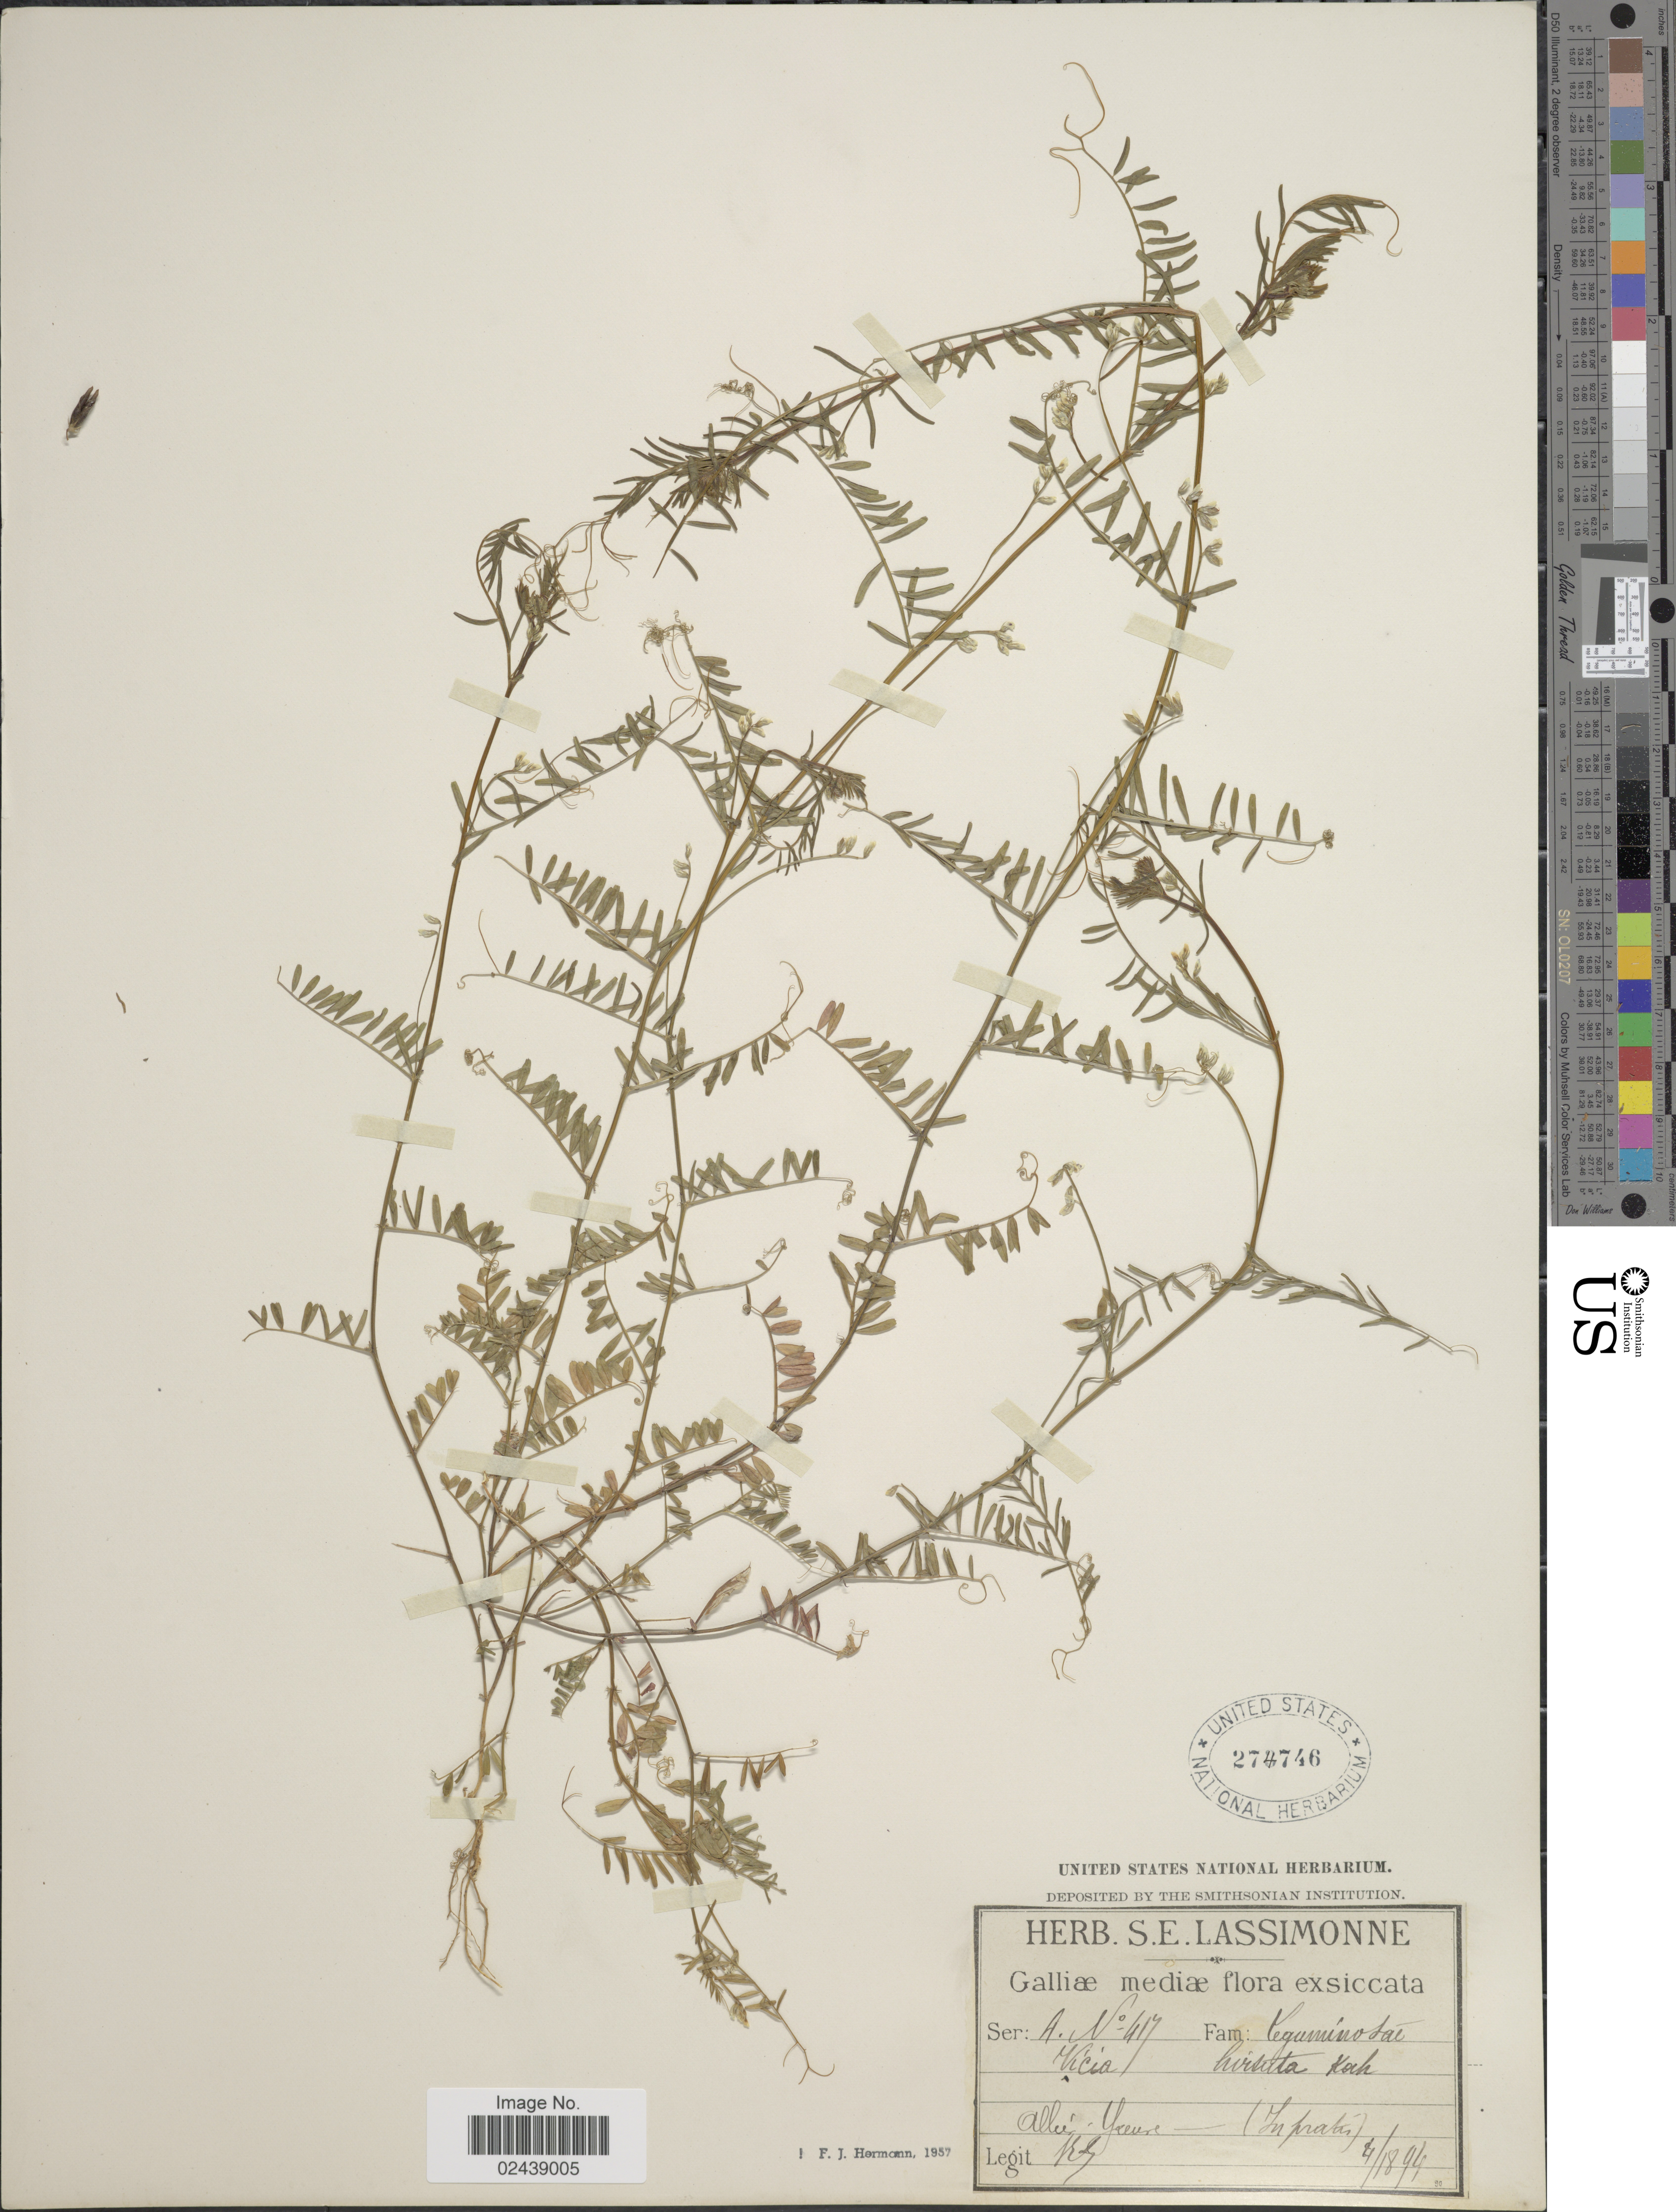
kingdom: Plantae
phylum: Tracheophyta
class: Magnoliopsida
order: Fabales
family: Fabaceae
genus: Vicia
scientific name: Vicia hirsuta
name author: (L.) A. Gray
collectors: S. Lassimonne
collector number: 417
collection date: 1894-04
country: France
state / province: Auvergne-Rhône-Alpes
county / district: Allier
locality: Allier-Yzeure (in Pratis)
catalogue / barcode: US 274746